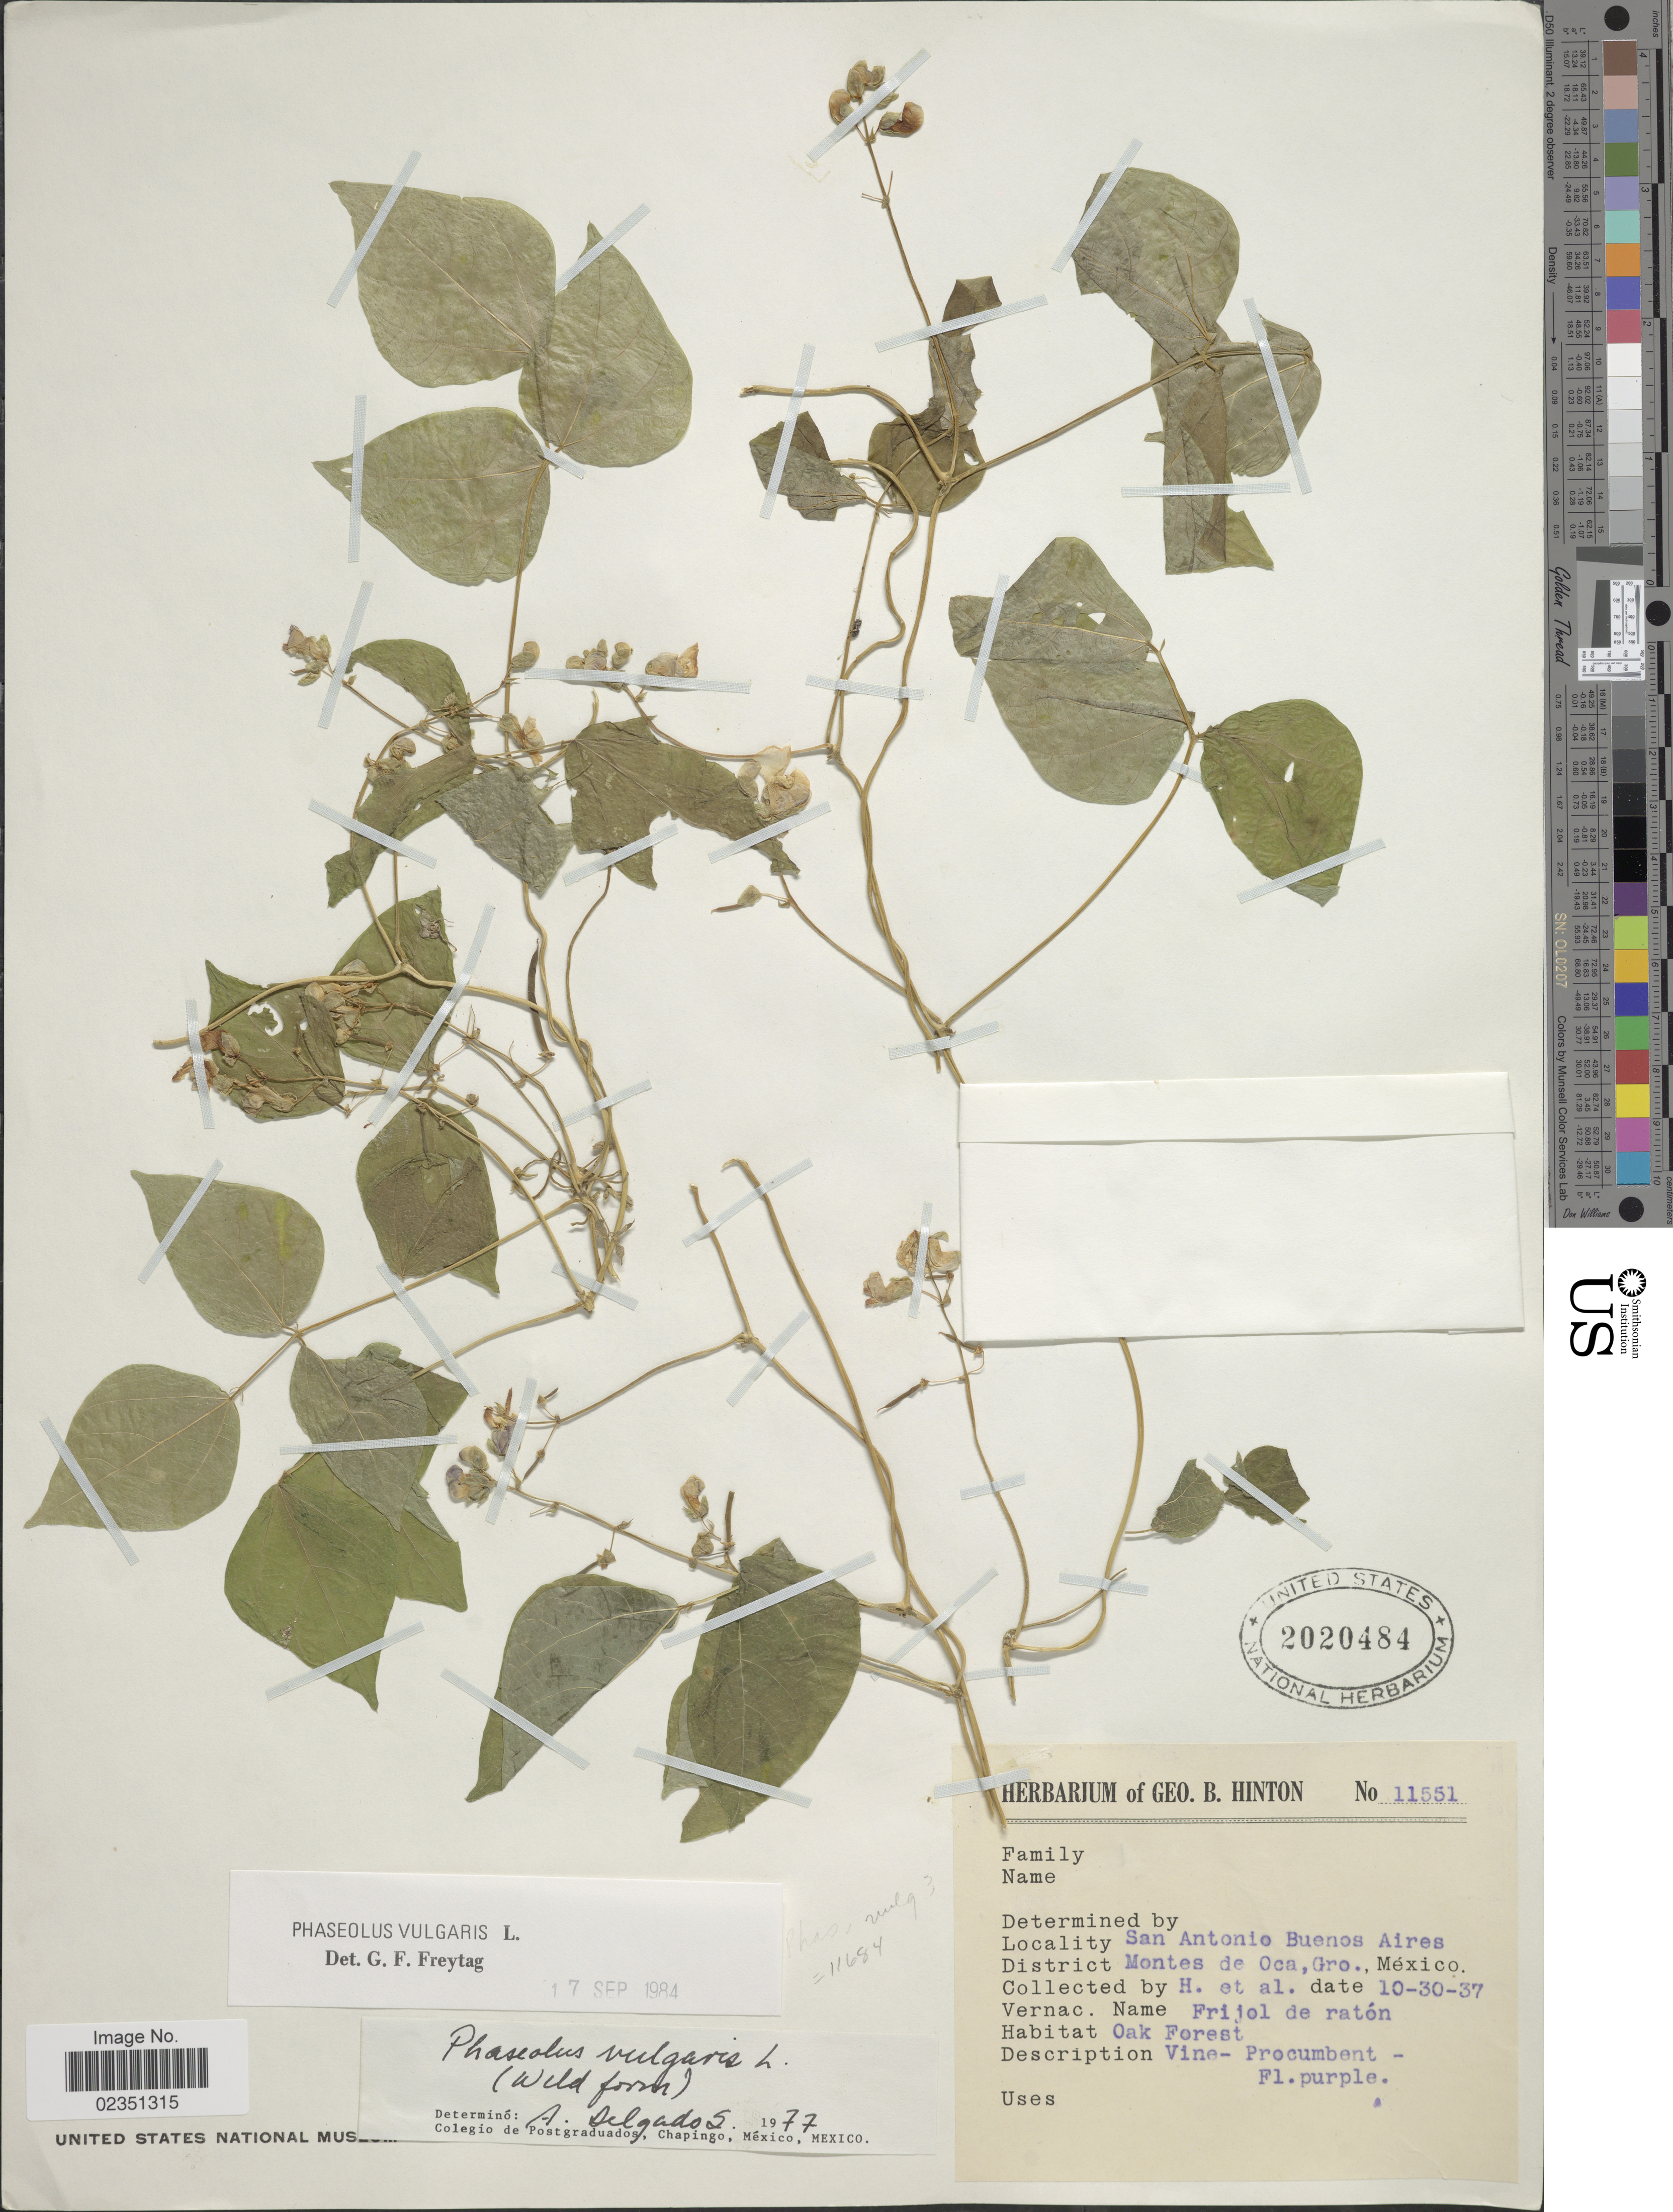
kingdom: Plantae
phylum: Tracheophyta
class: Magnoliopsida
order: Fabales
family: Fabaceae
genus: Phaseolus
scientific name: Phaseolus vulgaris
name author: L.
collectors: G. B. Hinton & et al.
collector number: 11551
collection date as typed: Transcribed d/m/y: 30/10/37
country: Mexico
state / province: Guerrero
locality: San Antonio Buenos Aires. District Montes de Oca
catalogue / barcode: US 2020484